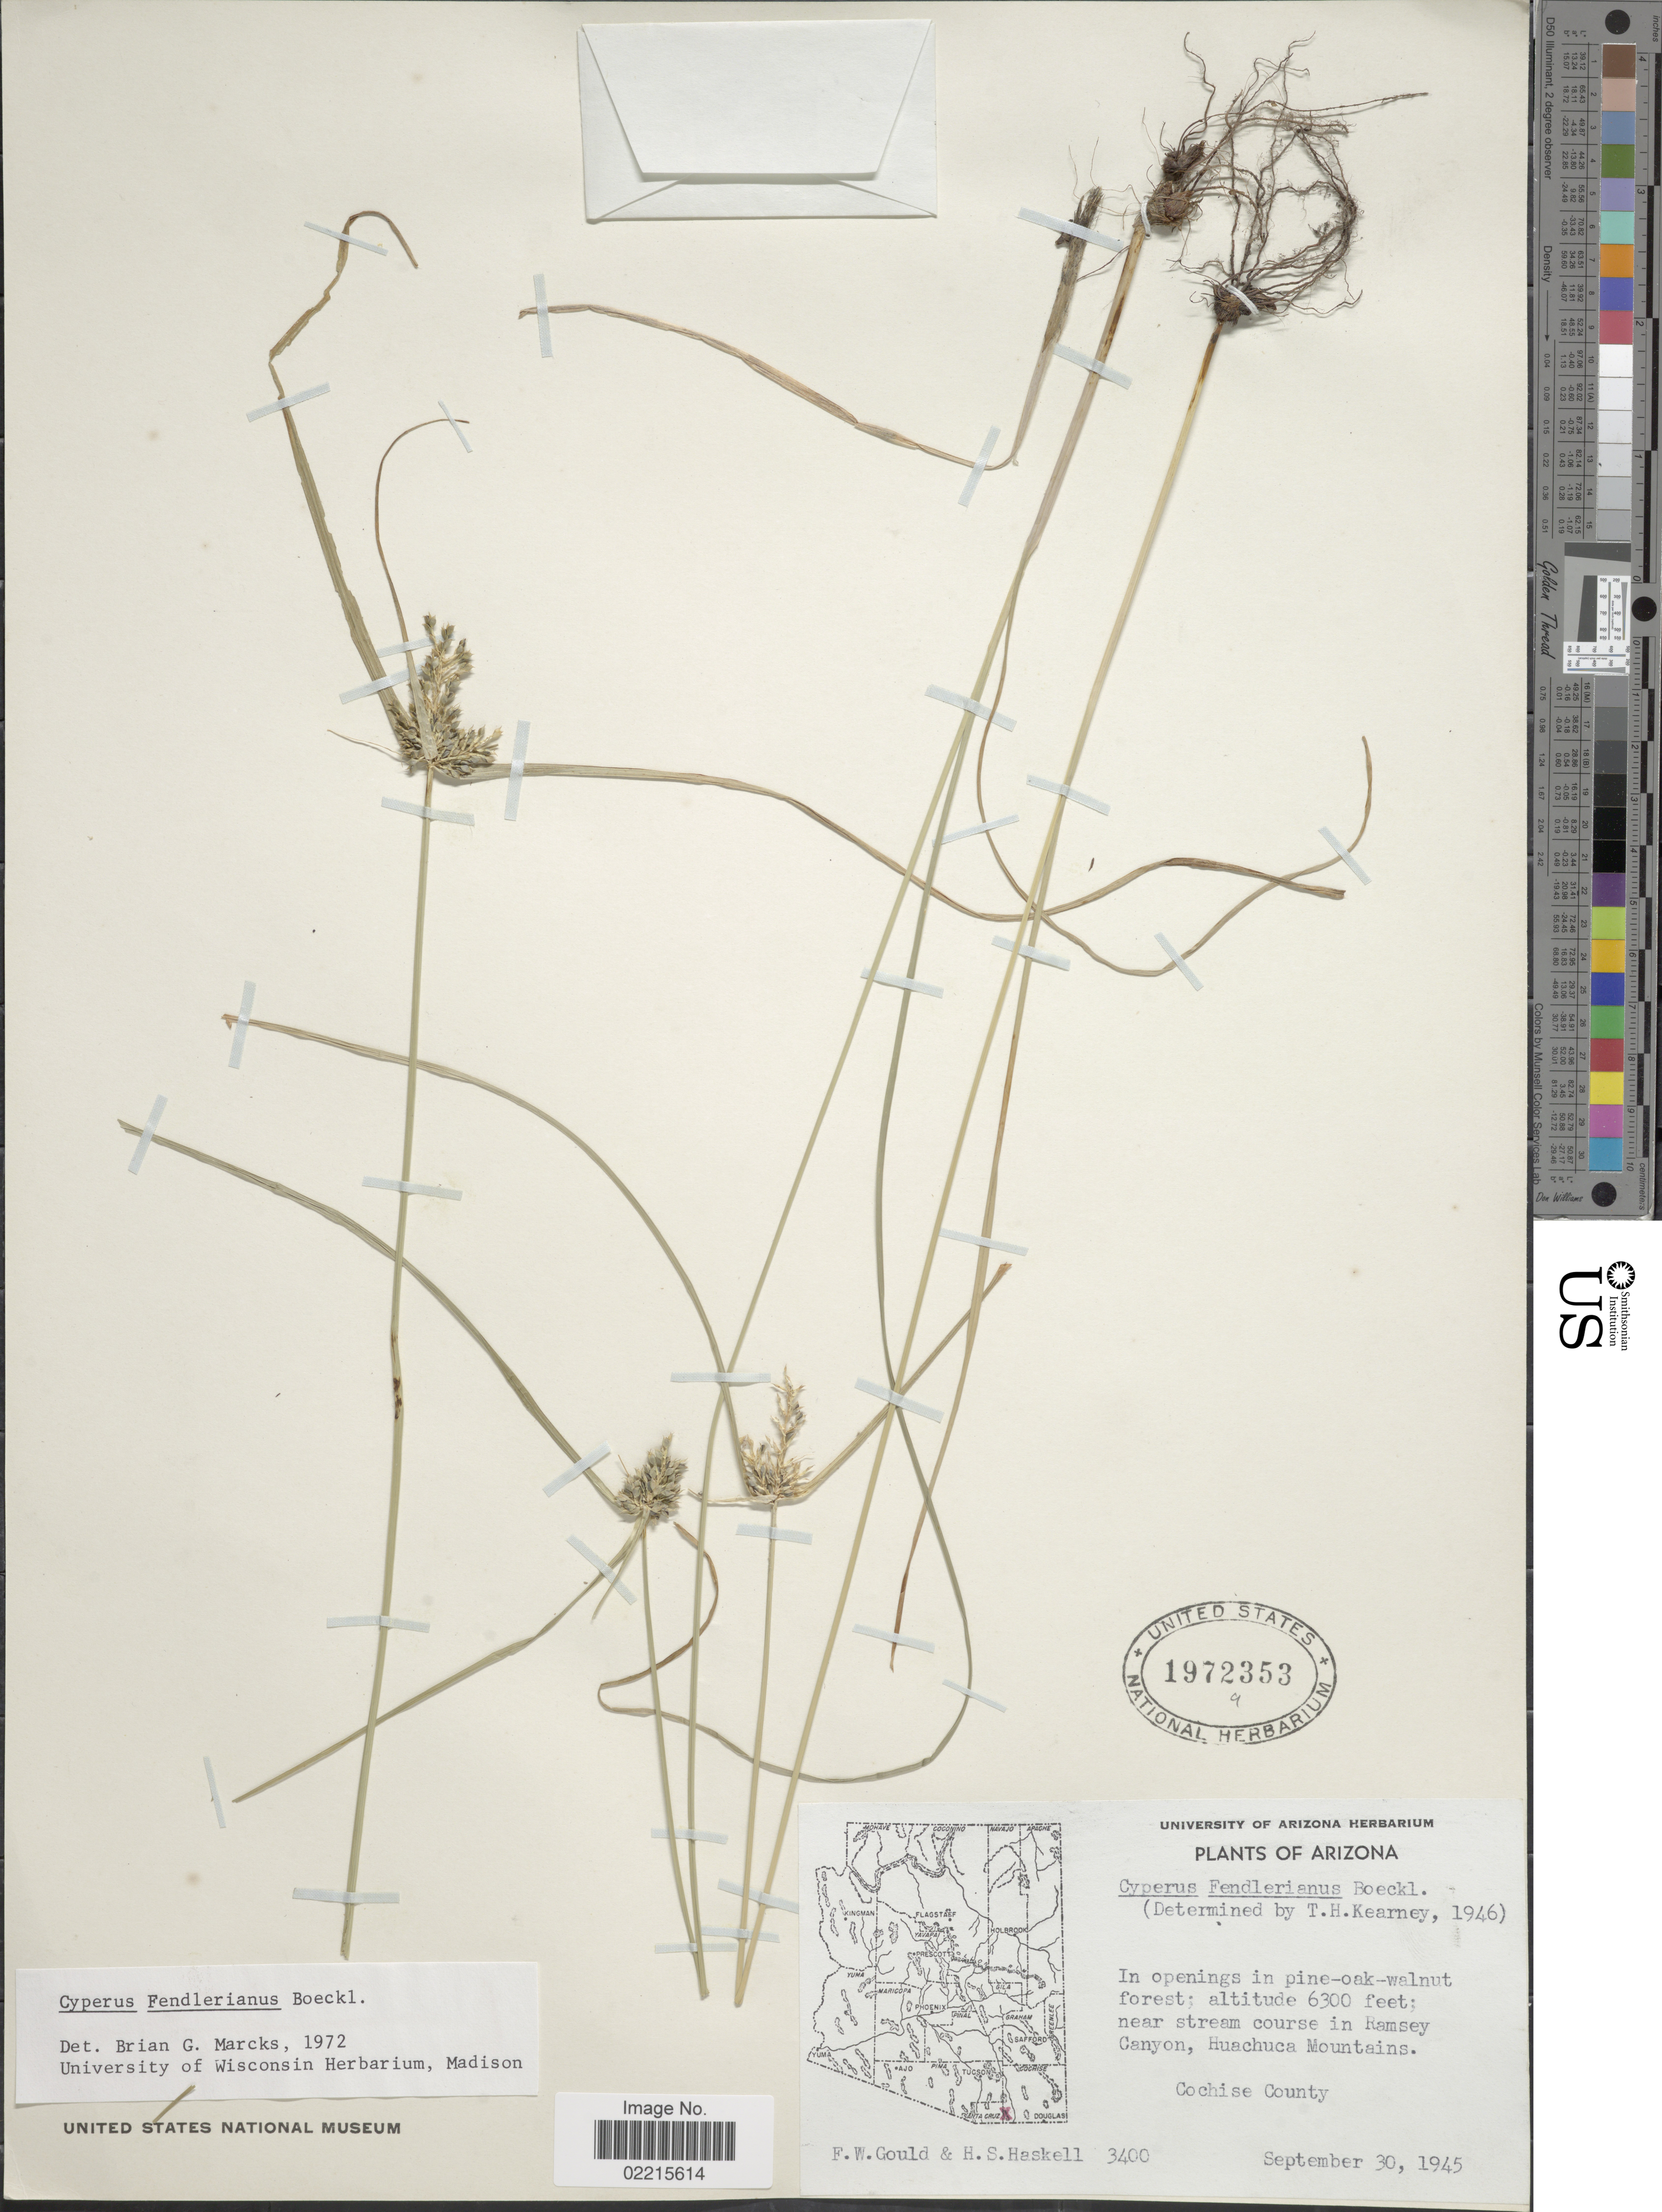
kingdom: Plantae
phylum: Tracheophyta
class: Liliopsida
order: Poales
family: Cyperaceae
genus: Cyperus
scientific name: Cyperus fendlerianus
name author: Boeckeler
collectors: F. W. Gould & H. Haskell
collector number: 3400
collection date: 1945-09-30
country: United States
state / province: Arizona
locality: Stream coarse in Ramsey Canyon, Huachuca Mountains, Cochise County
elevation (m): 1920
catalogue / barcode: US 1972353